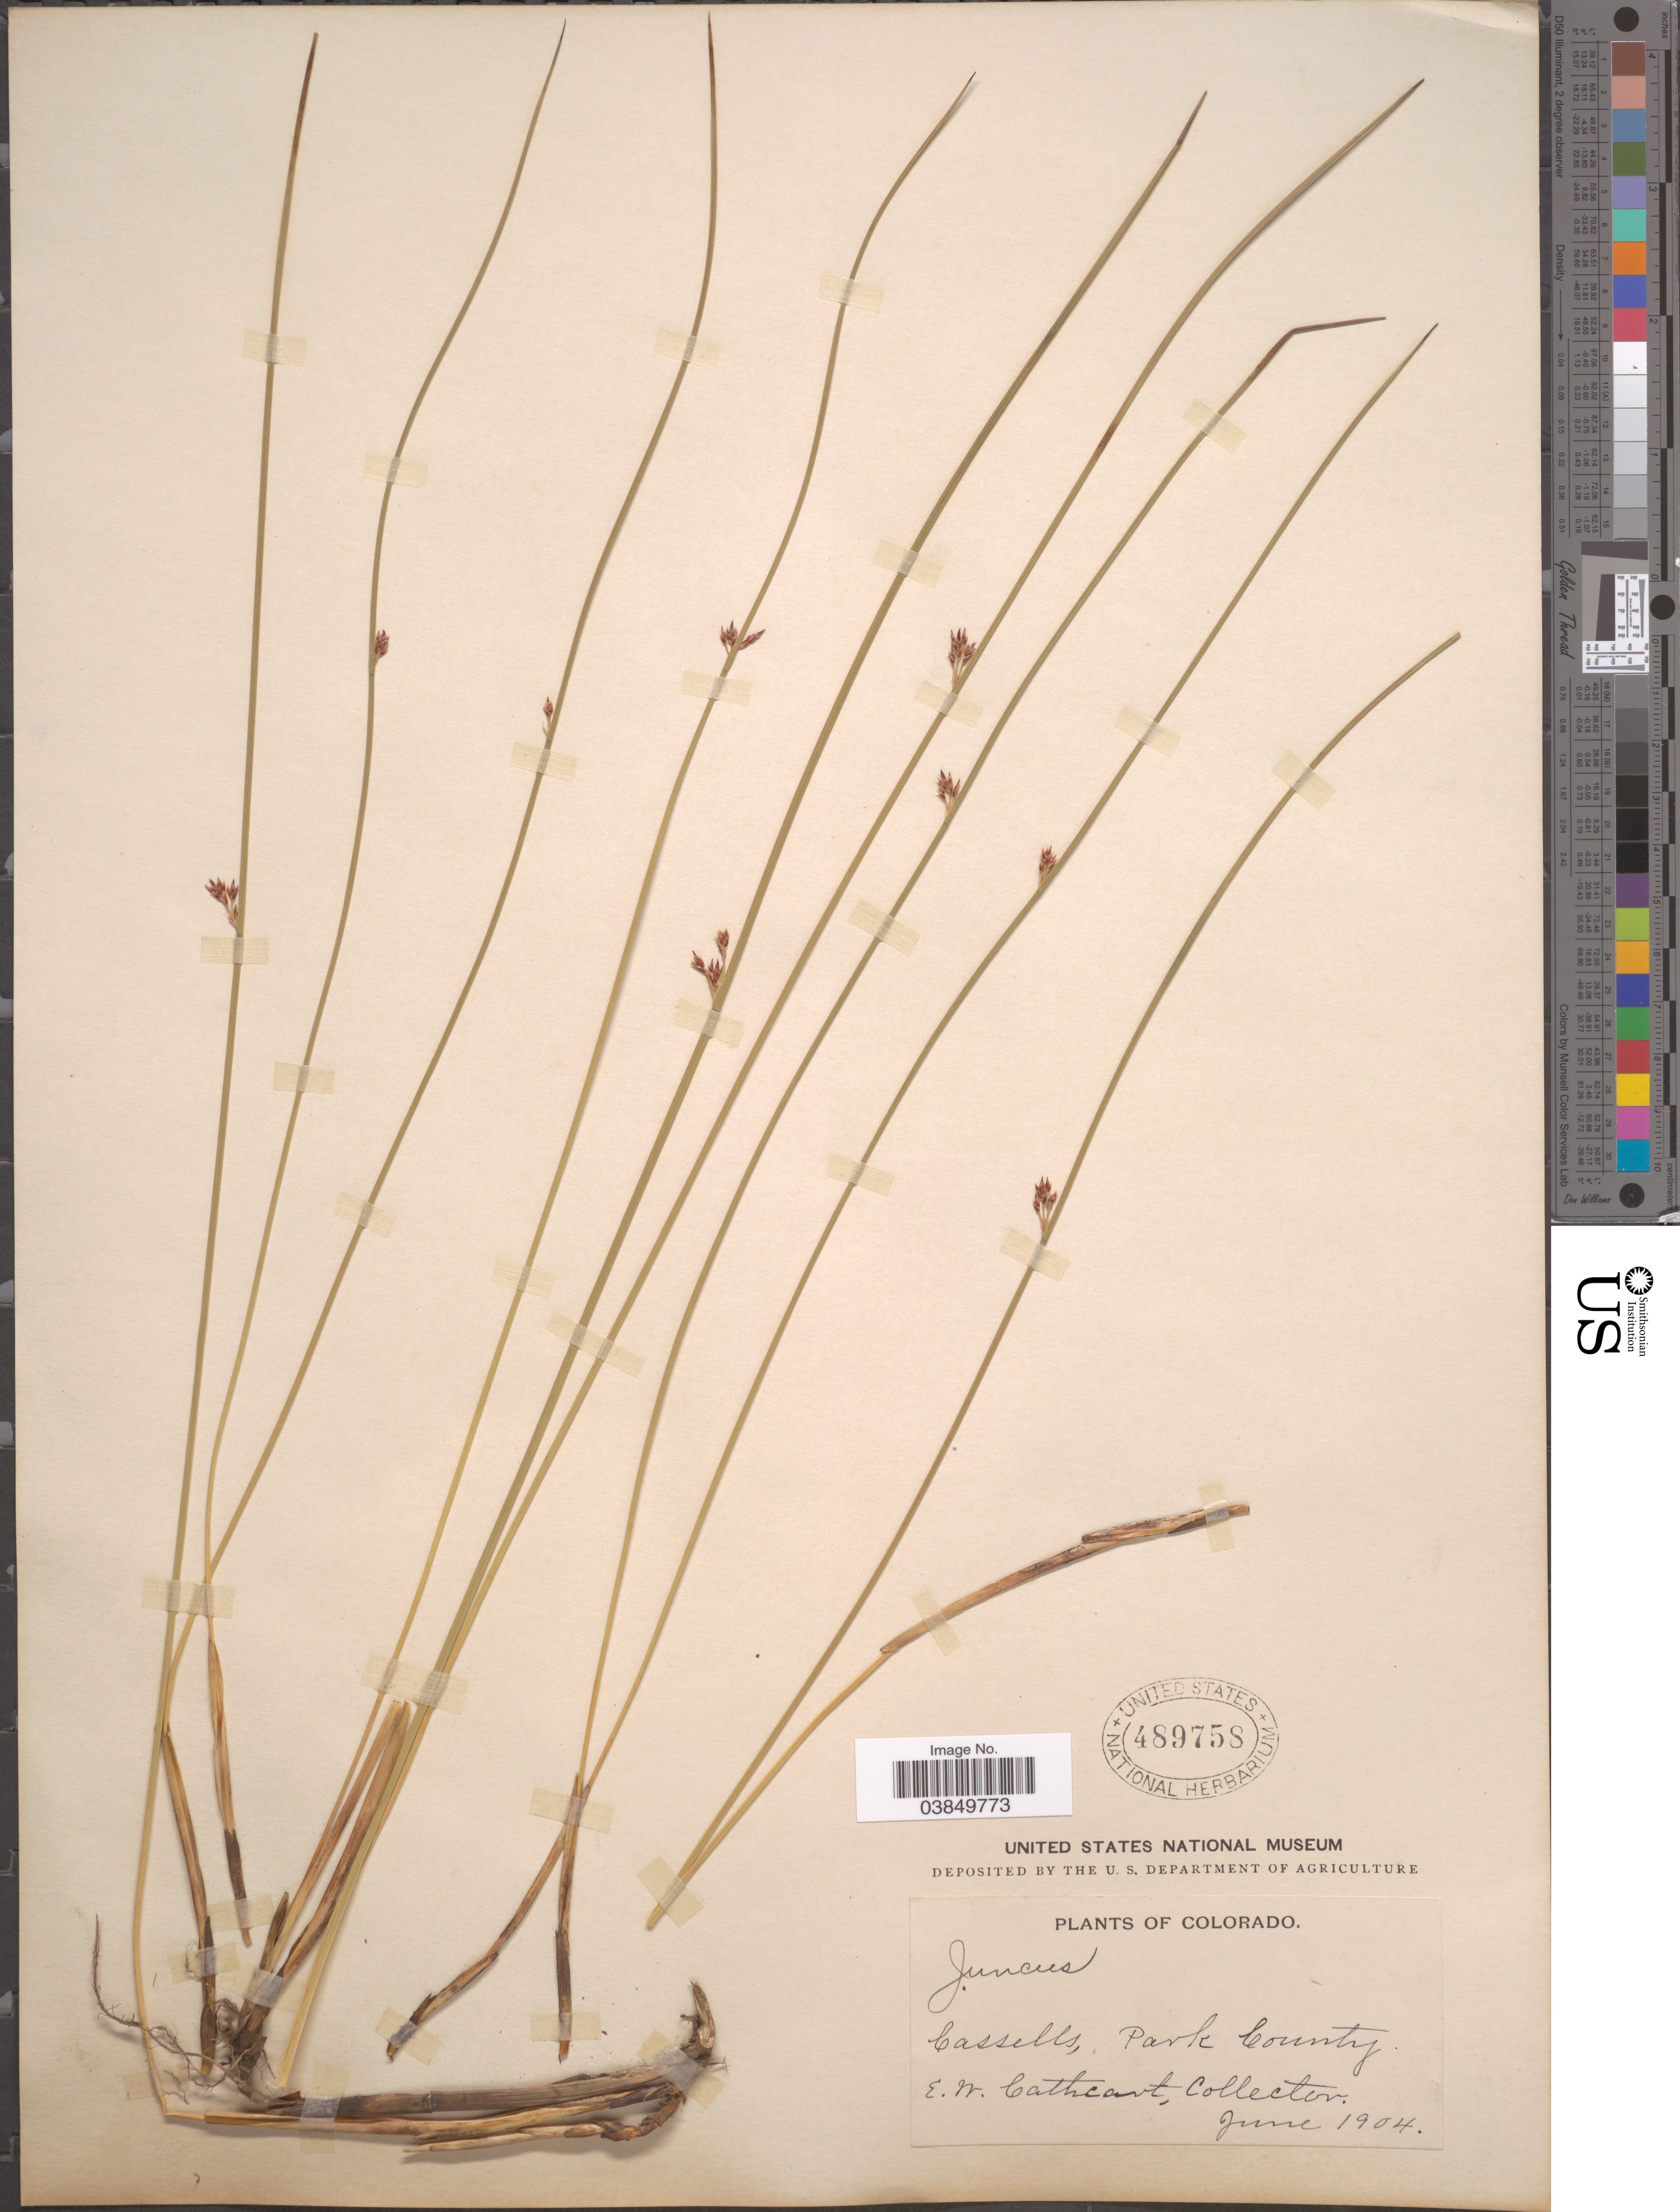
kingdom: Plantae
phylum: Tracheophyta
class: Liliopsida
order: Poales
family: Juncaceae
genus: Juncus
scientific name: Juncus balticus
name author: Willd.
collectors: E. Cathcart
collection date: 1904-06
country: United States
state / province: Colorado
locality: Cassells, Park County.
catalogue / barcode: US 489758